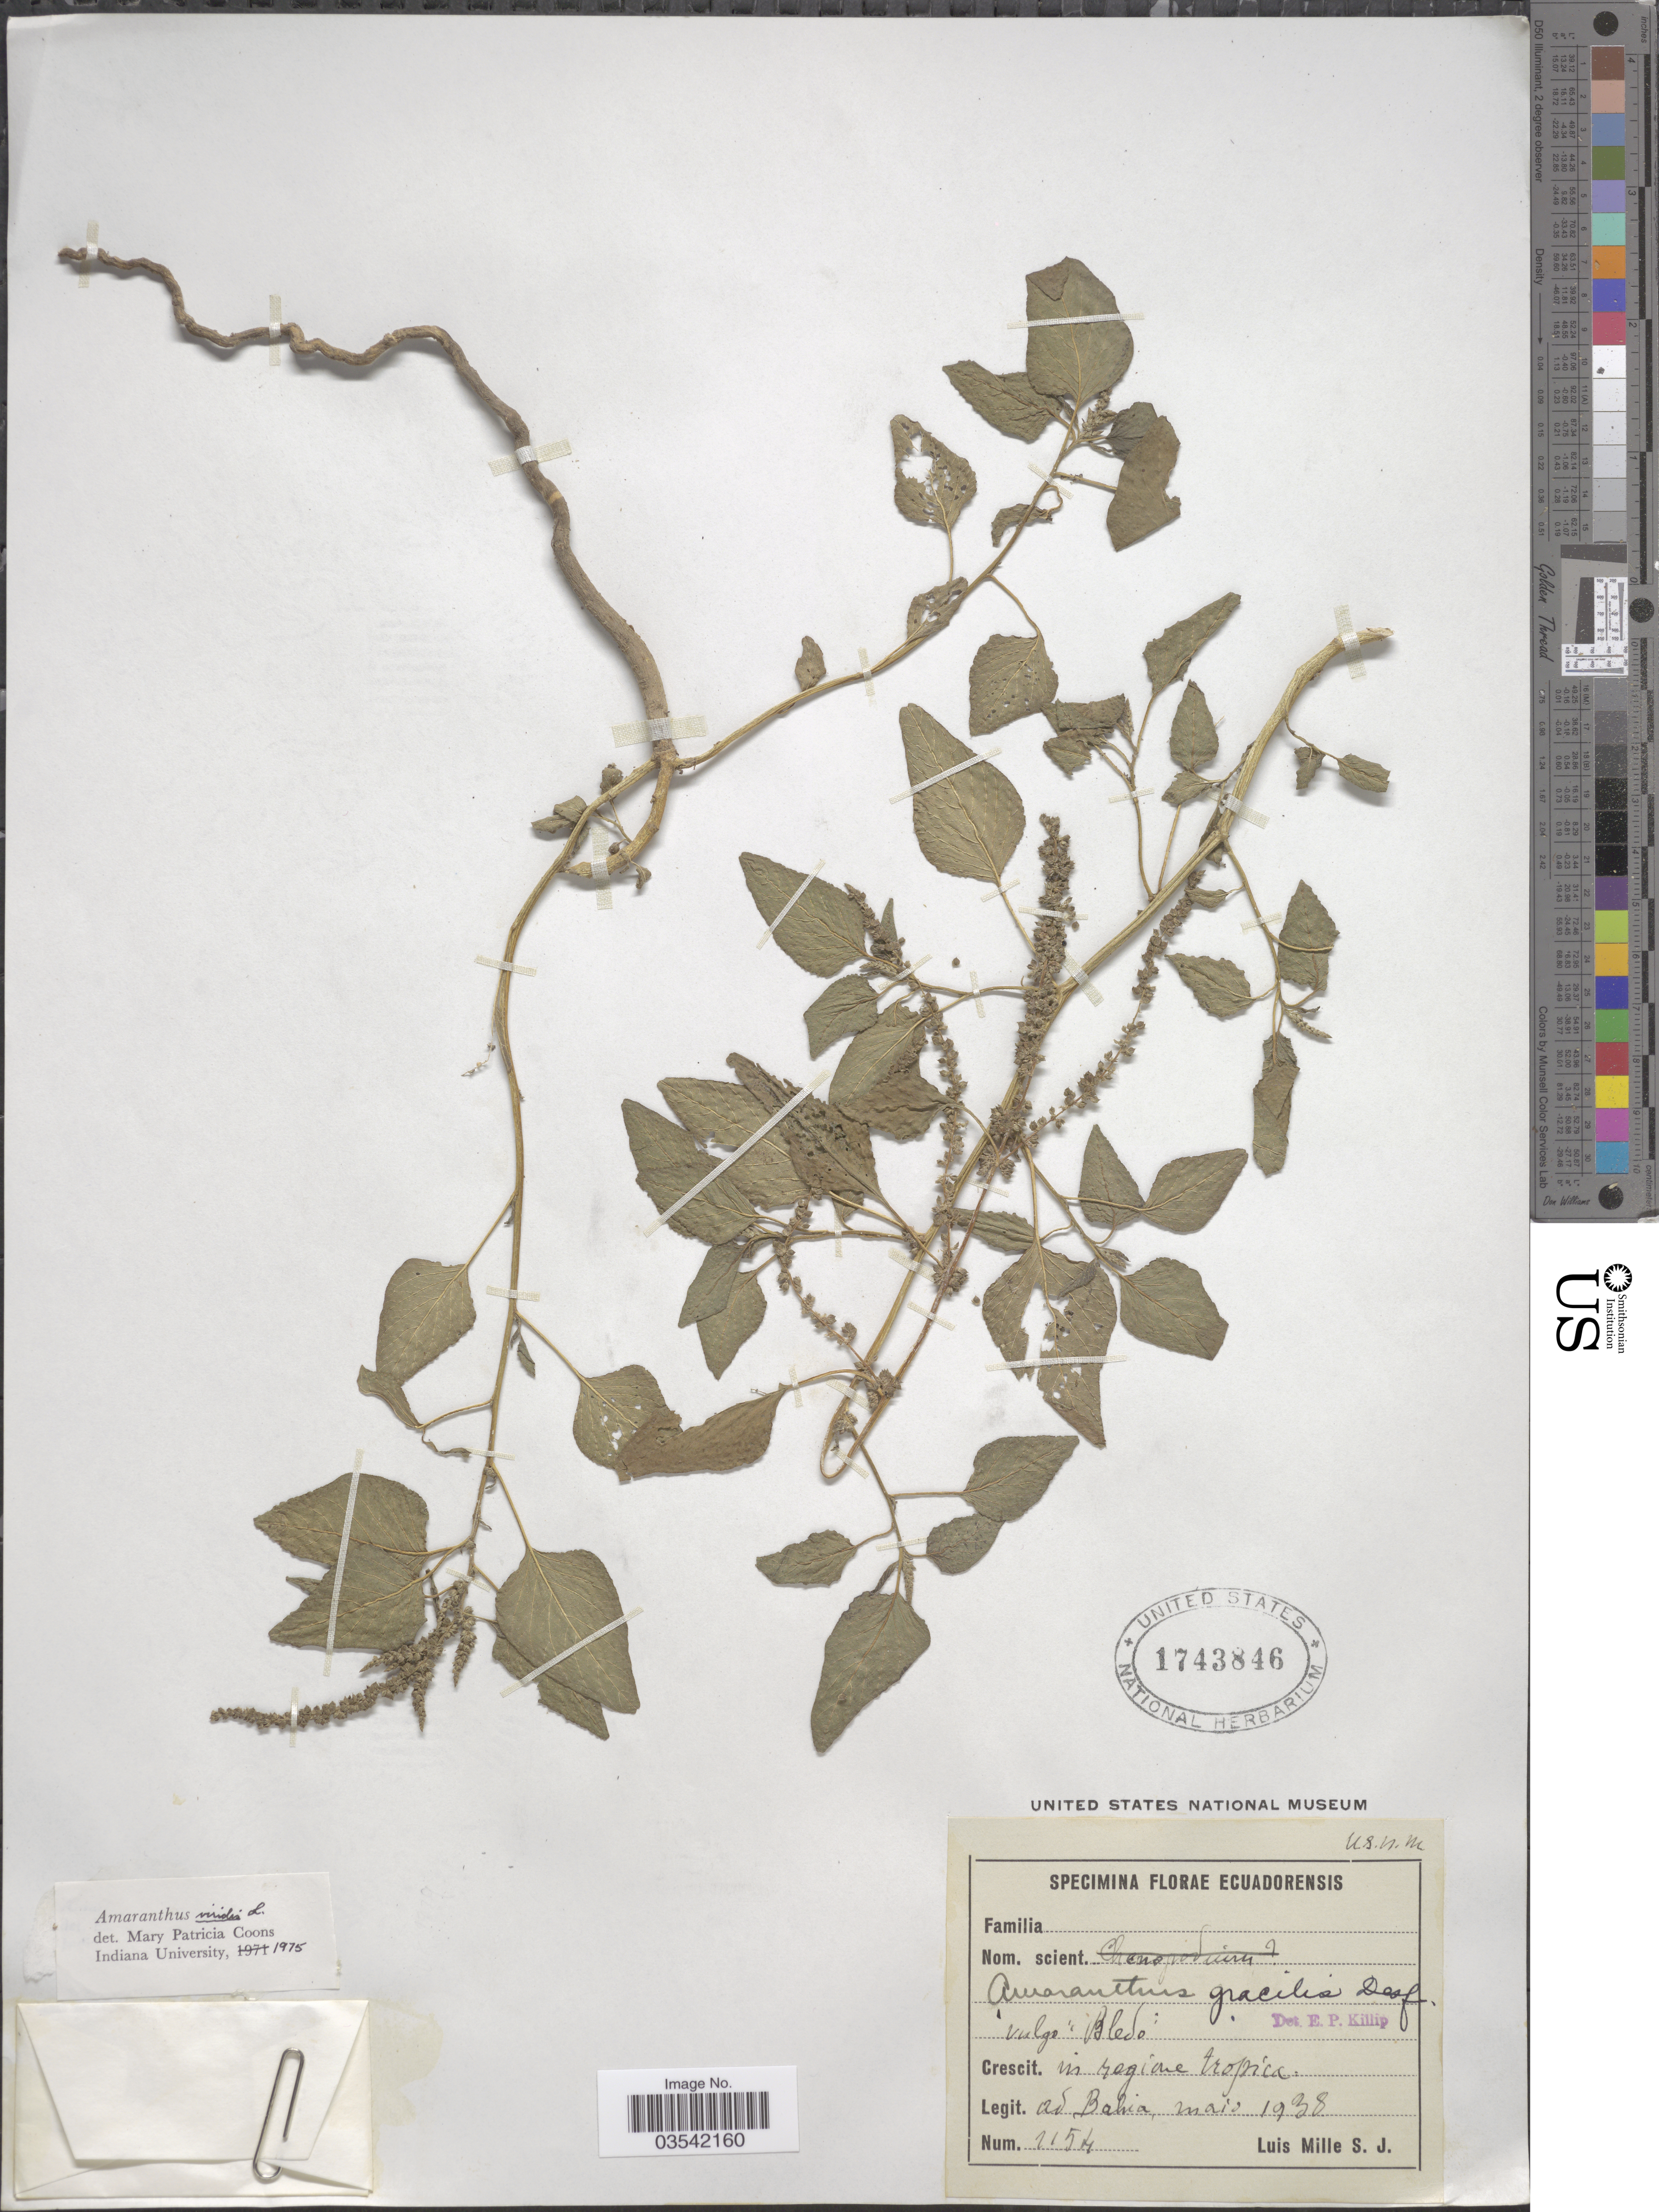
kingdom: Plantae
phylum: Tracheophyta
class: Magnoliopsida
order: Caryophyllales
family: Amaranthaceae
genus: Amaranthus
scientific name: Amaranthus viridis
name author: L.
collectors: L. Mille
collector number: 2154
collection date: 1938-05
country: Ecuador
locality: In regione tropicae. Ad Bahia.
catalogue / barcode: US 1743846